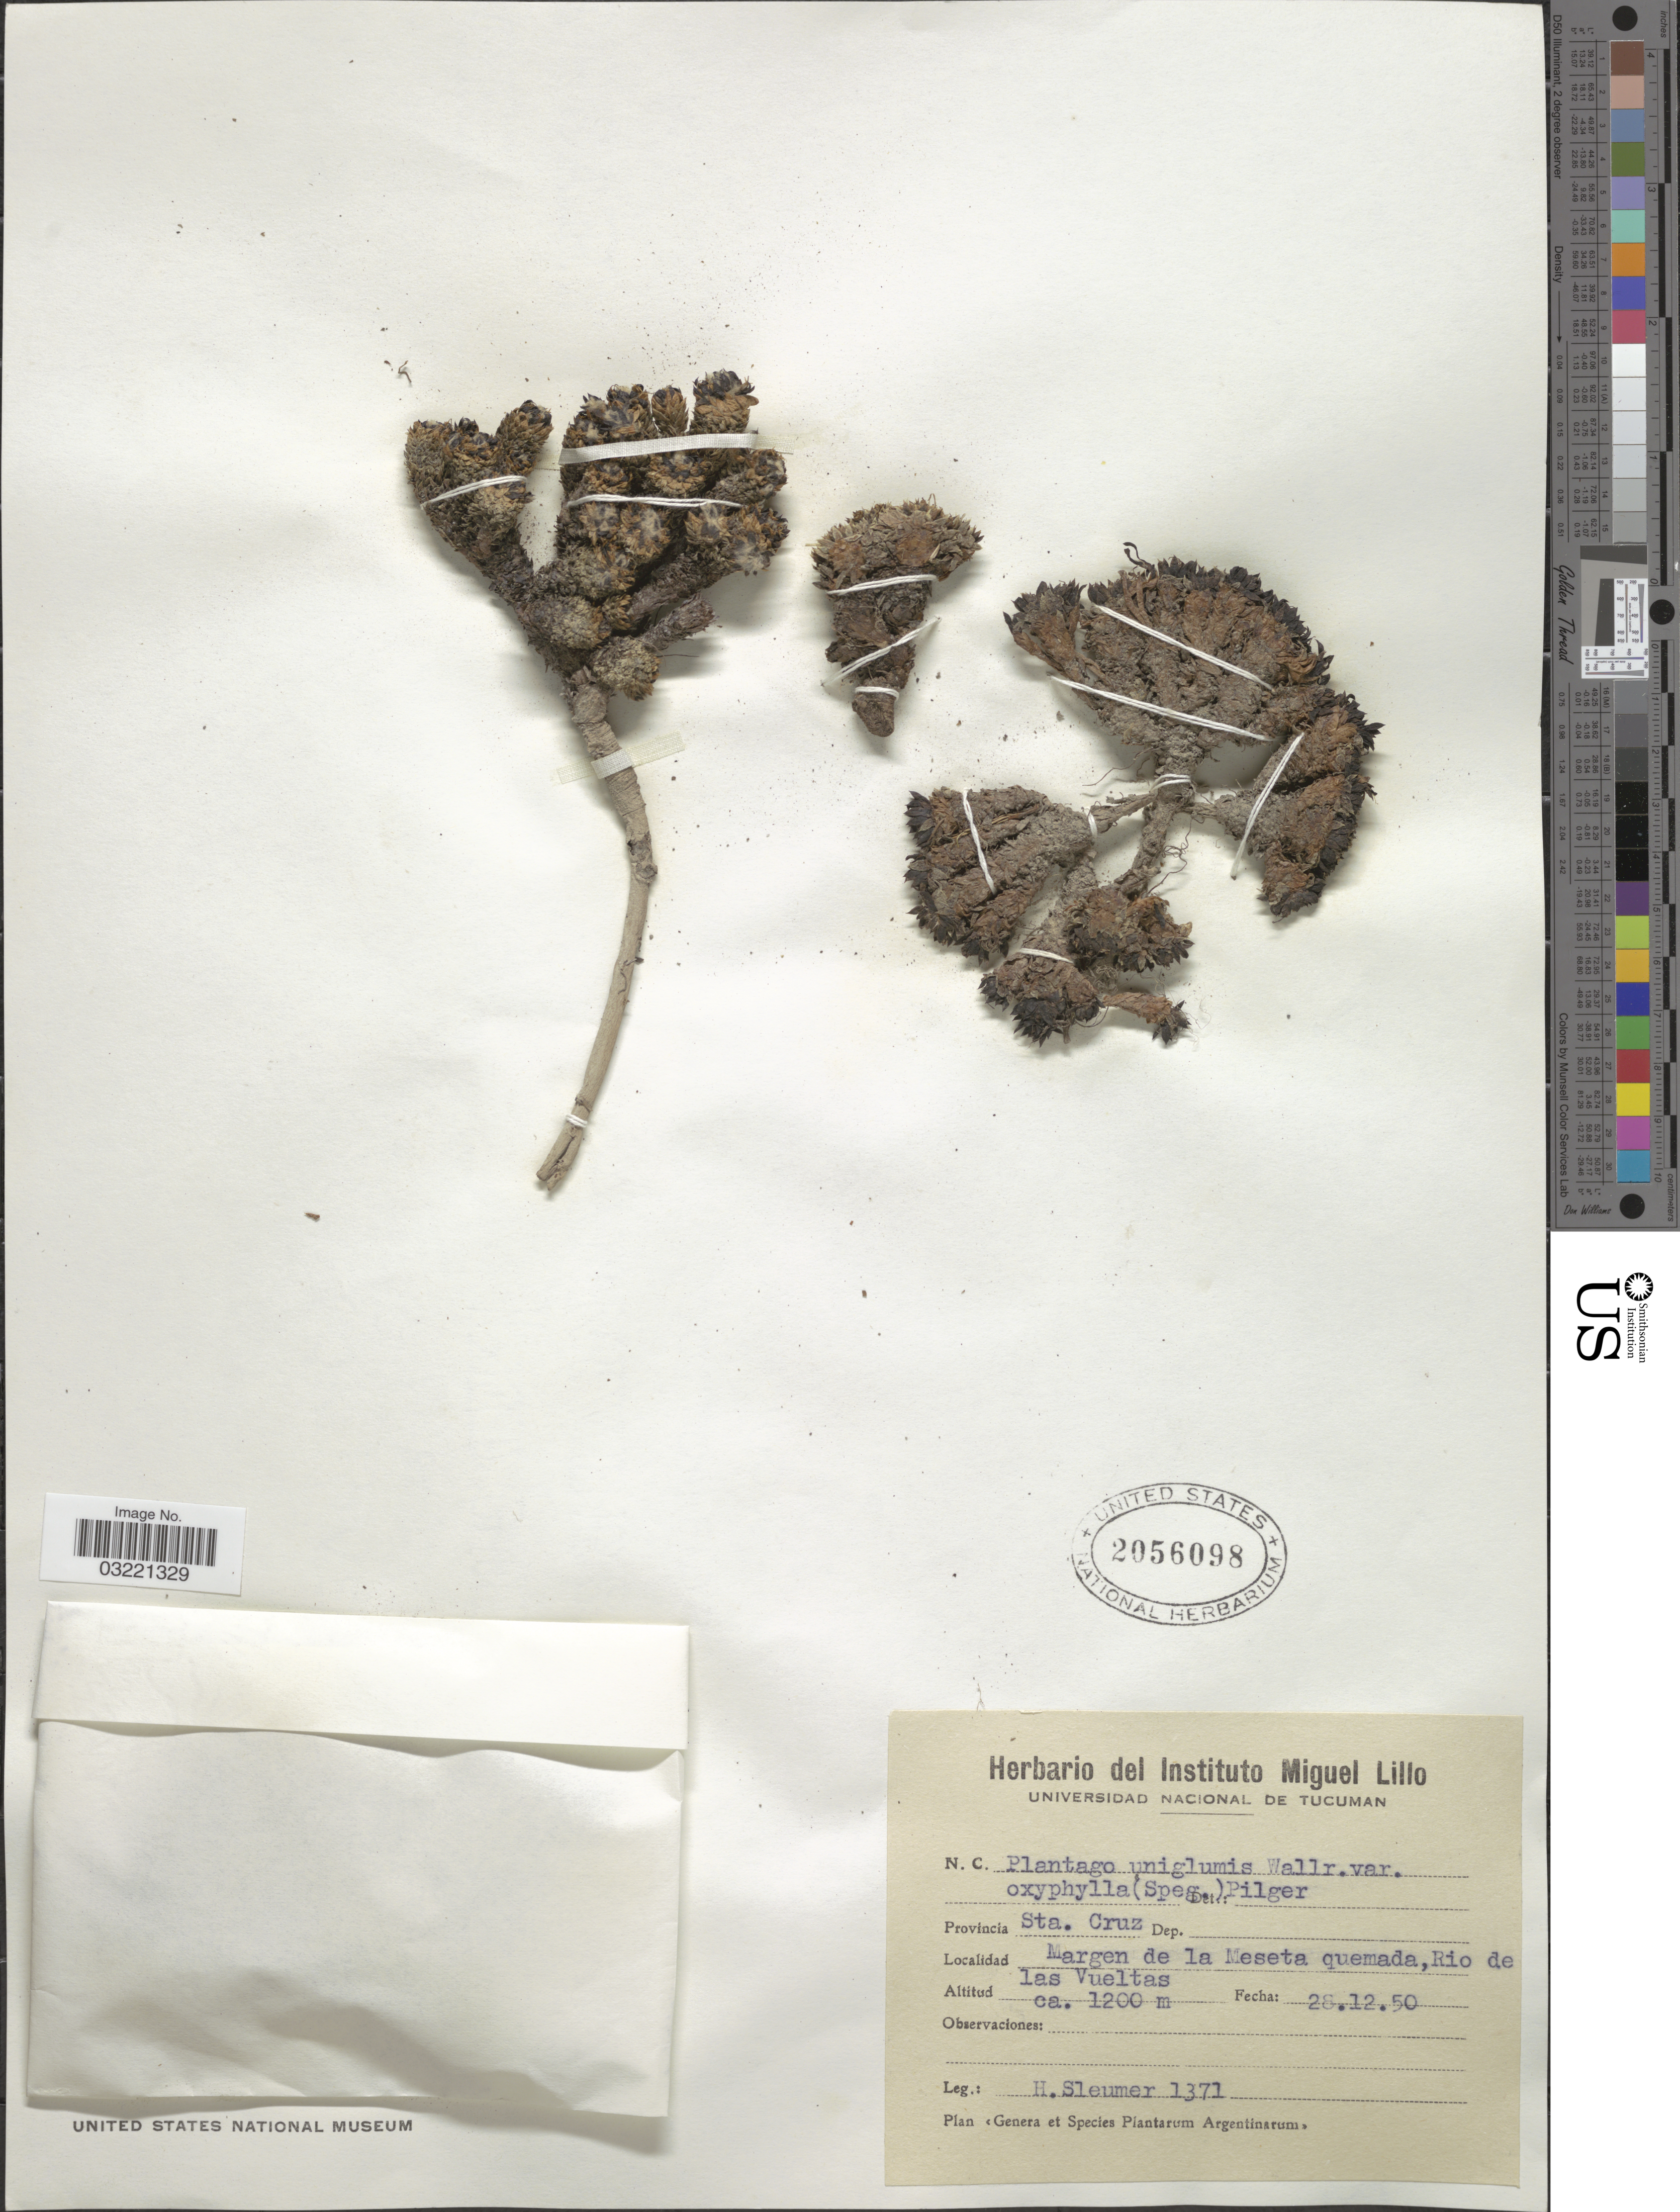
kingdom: Plantae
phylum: Tracheophyta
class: Magnoliopsida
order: Lamiales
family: Plantaginaceae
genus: Plantago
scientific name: Plantago uniglumis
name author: Wallr. ex Walp.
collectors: H. O. Sleumer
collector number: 1371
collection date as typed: Transcribed d/m/y: 28/12/50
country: Argentina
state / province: Santa Cruz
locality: Margen de la Meseta quemada, Rio de las Vueltas.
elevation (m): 1200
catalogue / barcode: US 2056098